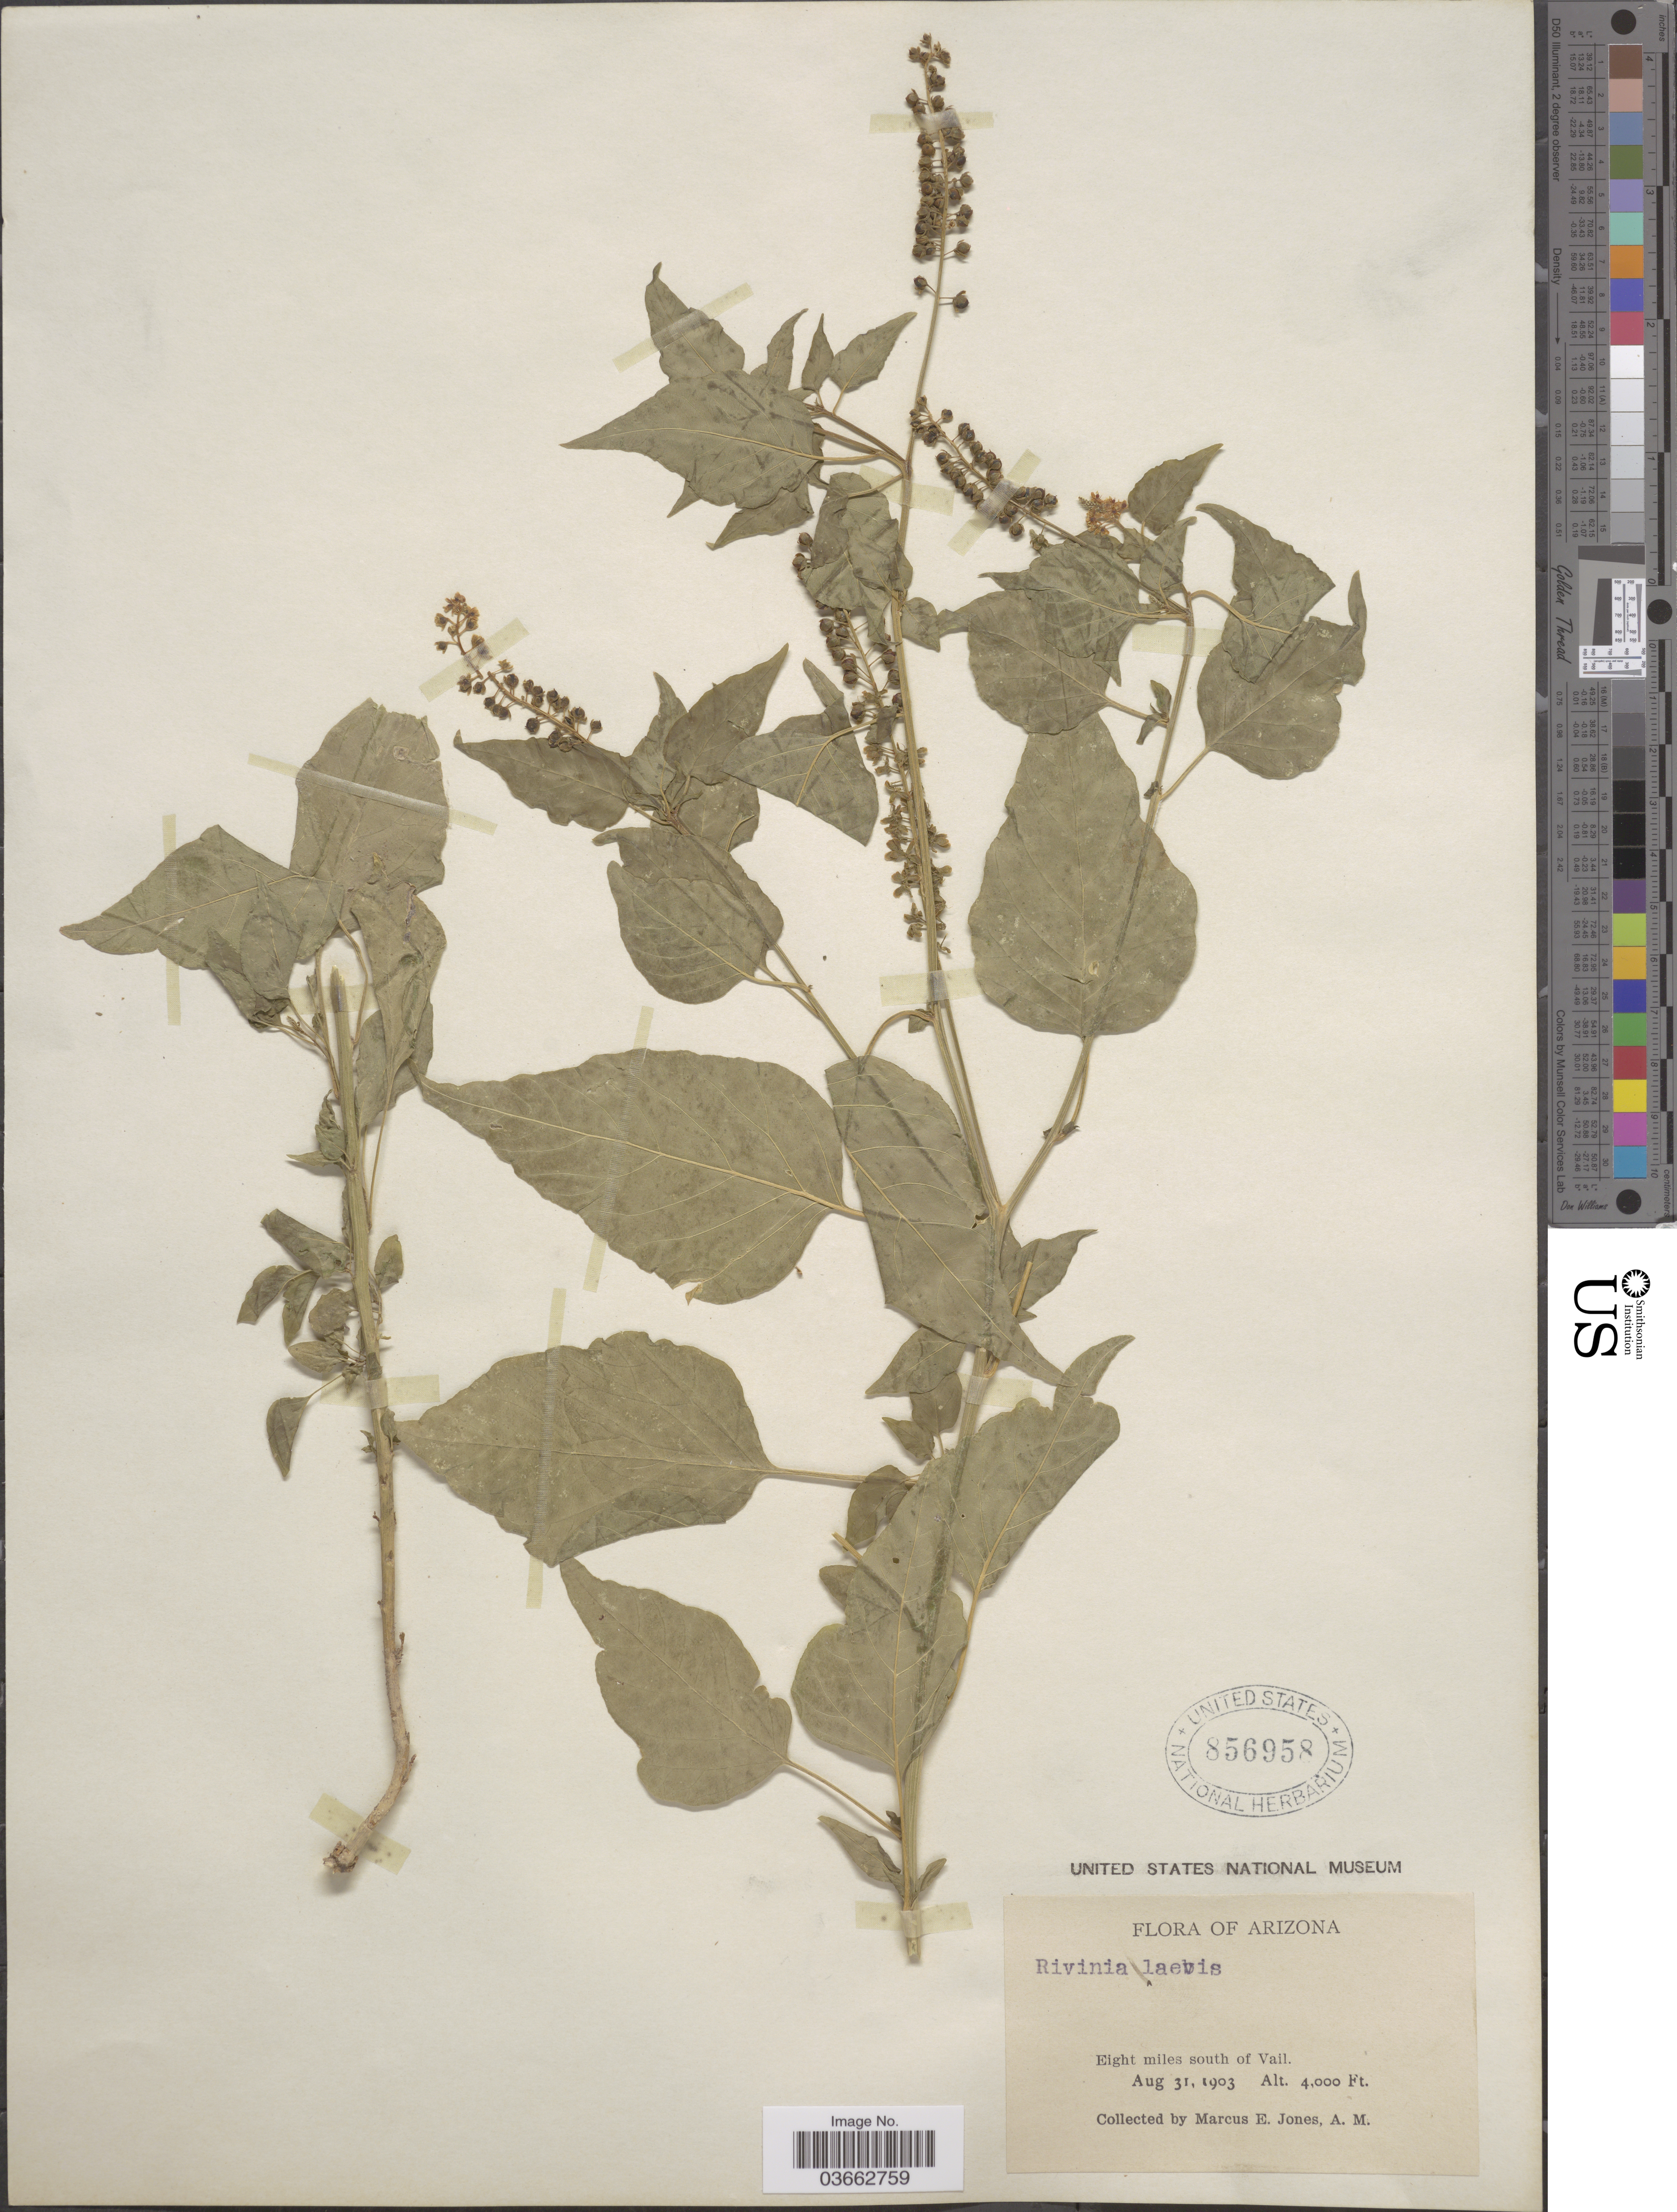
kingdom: Plantae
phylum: Tracheophyta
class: Magnoliopsida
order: Caryophyllales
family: Phytolaccaceae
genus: Rivina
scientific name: Rivina humilis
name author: L.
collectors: M. E. Jones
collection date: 1903-08-31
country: United States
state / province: Arizona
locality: Eight miles south of Vail.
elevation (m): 1219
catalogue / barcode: US 856958